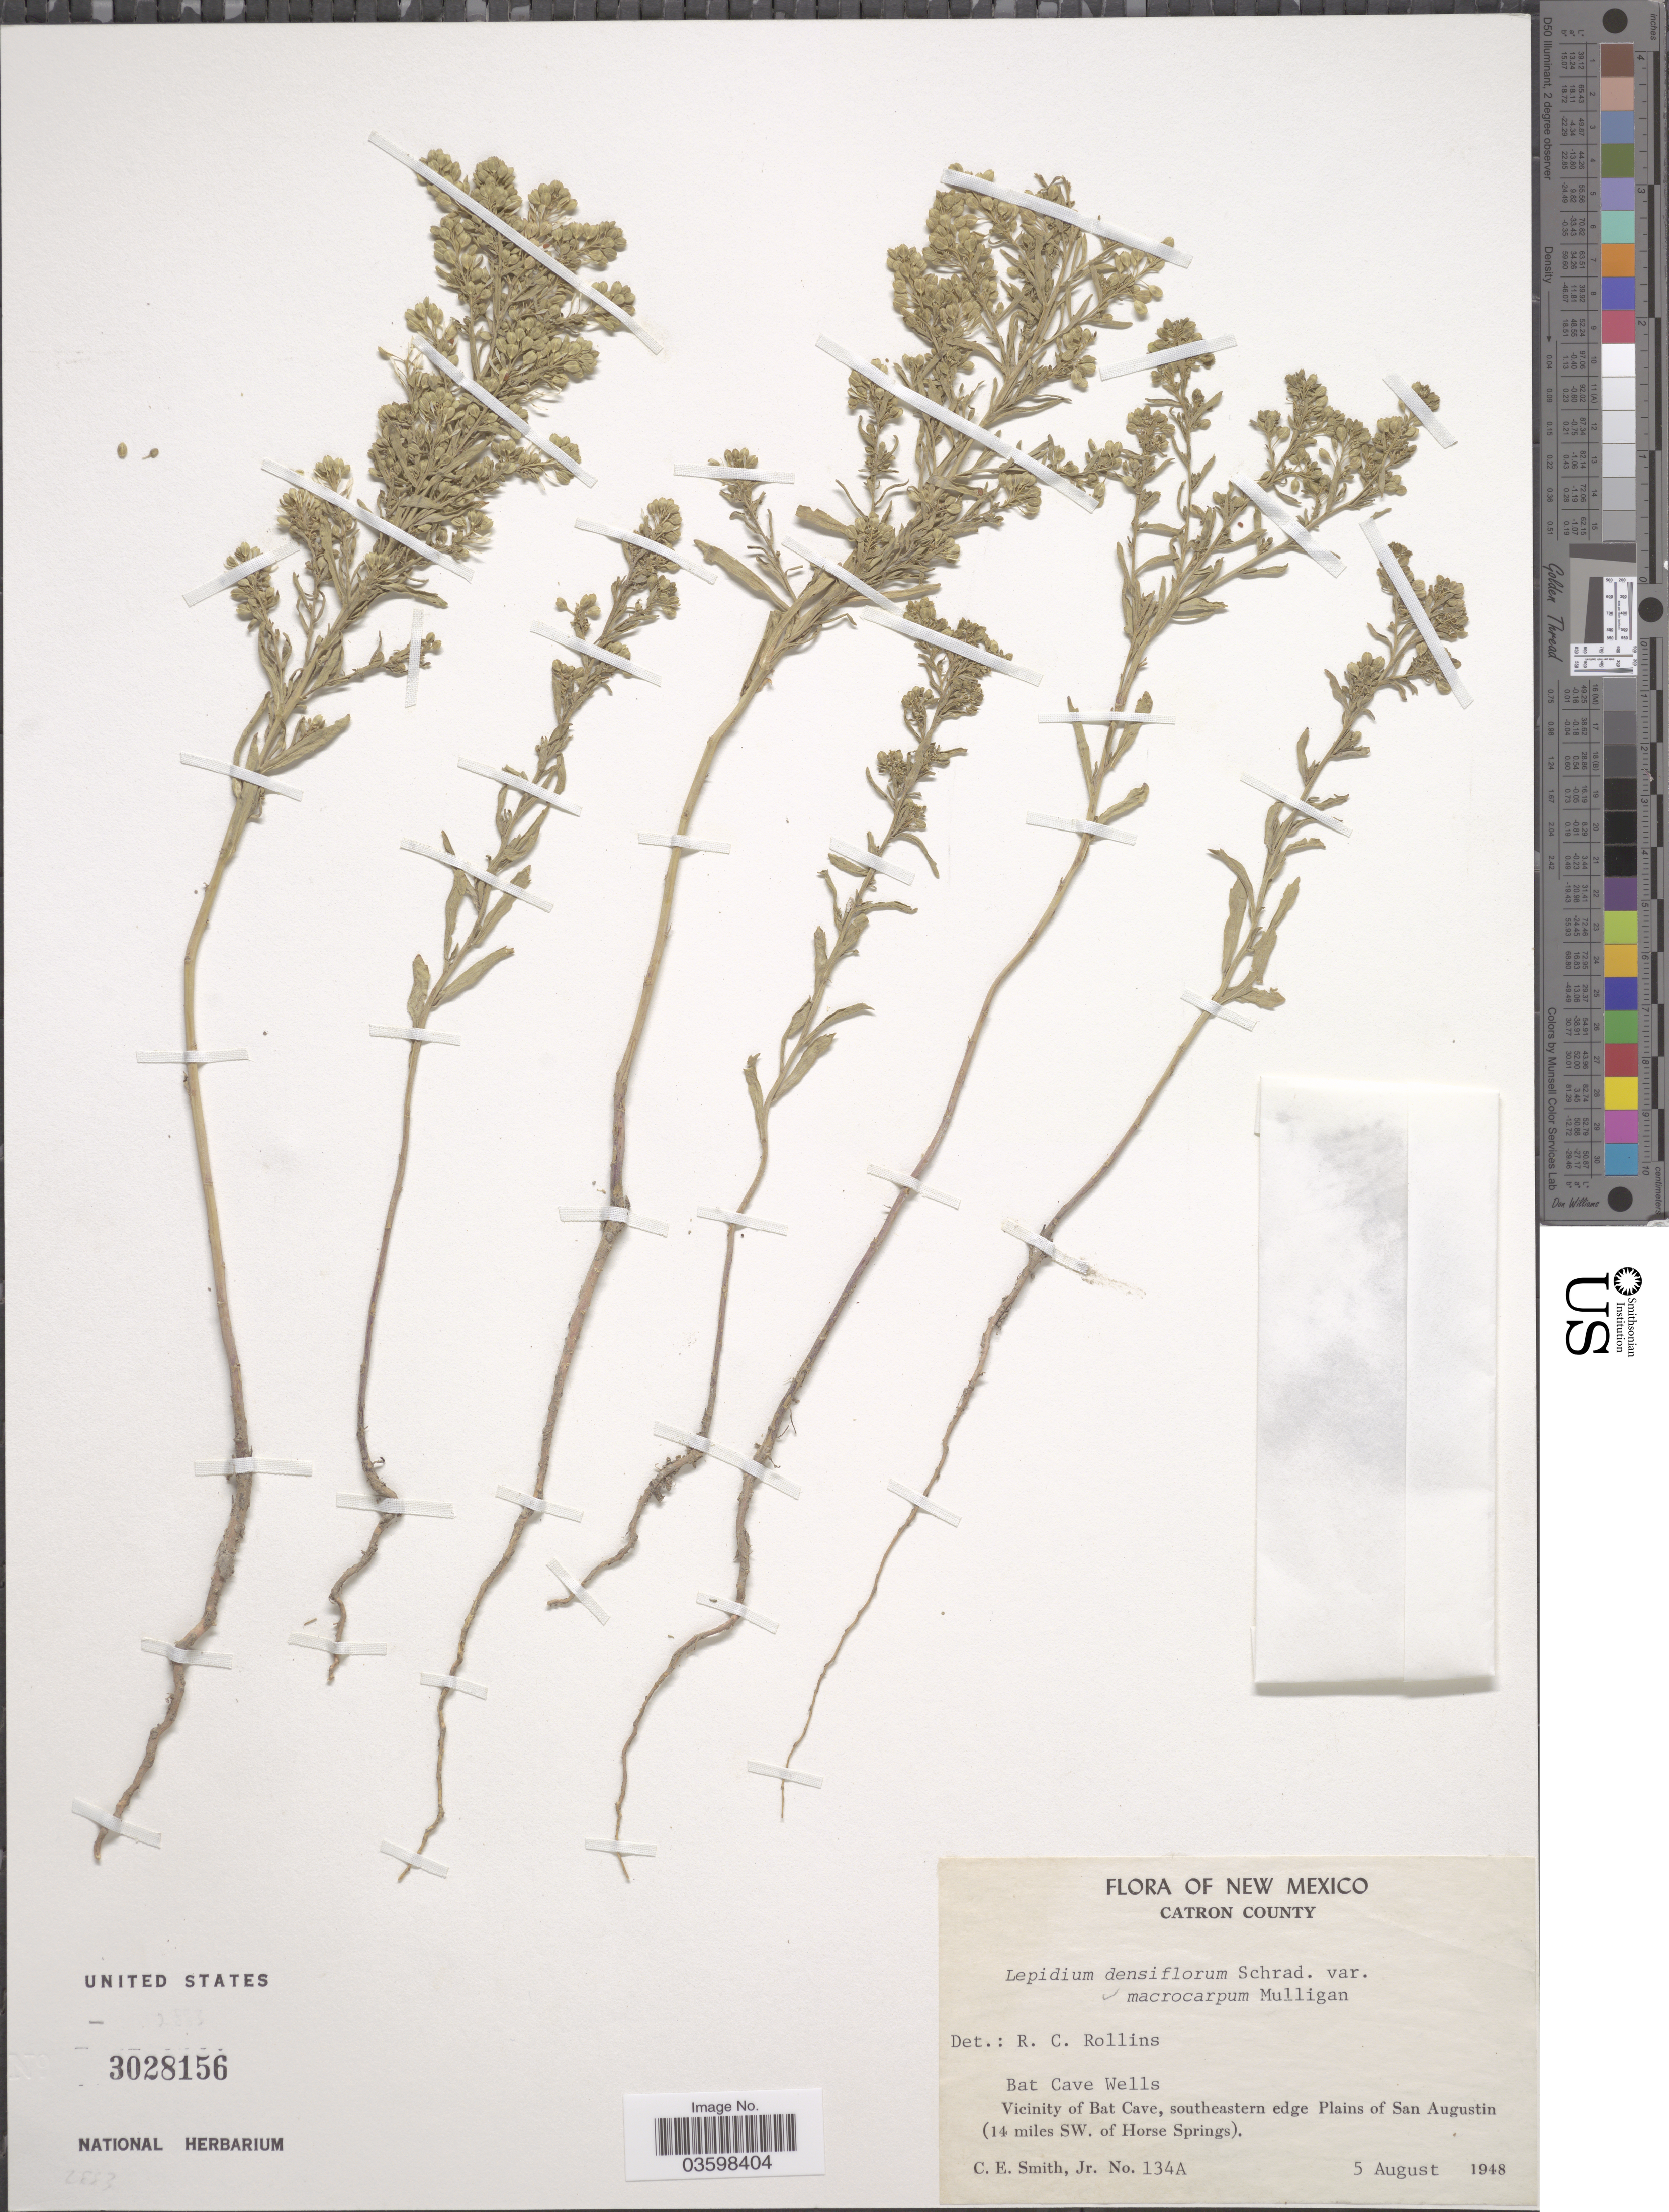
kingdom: Plantae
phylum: Tracheophyta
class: Magnoliopsida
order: Brassicales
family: Brassicaceae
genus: Lepidium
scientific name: Lepidium densiflorum var. macrocarpum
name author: G.A. Mulligan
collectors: C. E. Smith Jr.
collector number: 134A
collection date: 1948-08-05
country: United States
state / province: New Mexico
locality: Catron County. Bat Cave Wells. Vicinity of Bat Cave, southeastern edge Plains of San Augustin (14 miles SW. of Horse Springs).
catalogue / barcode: US 3028156